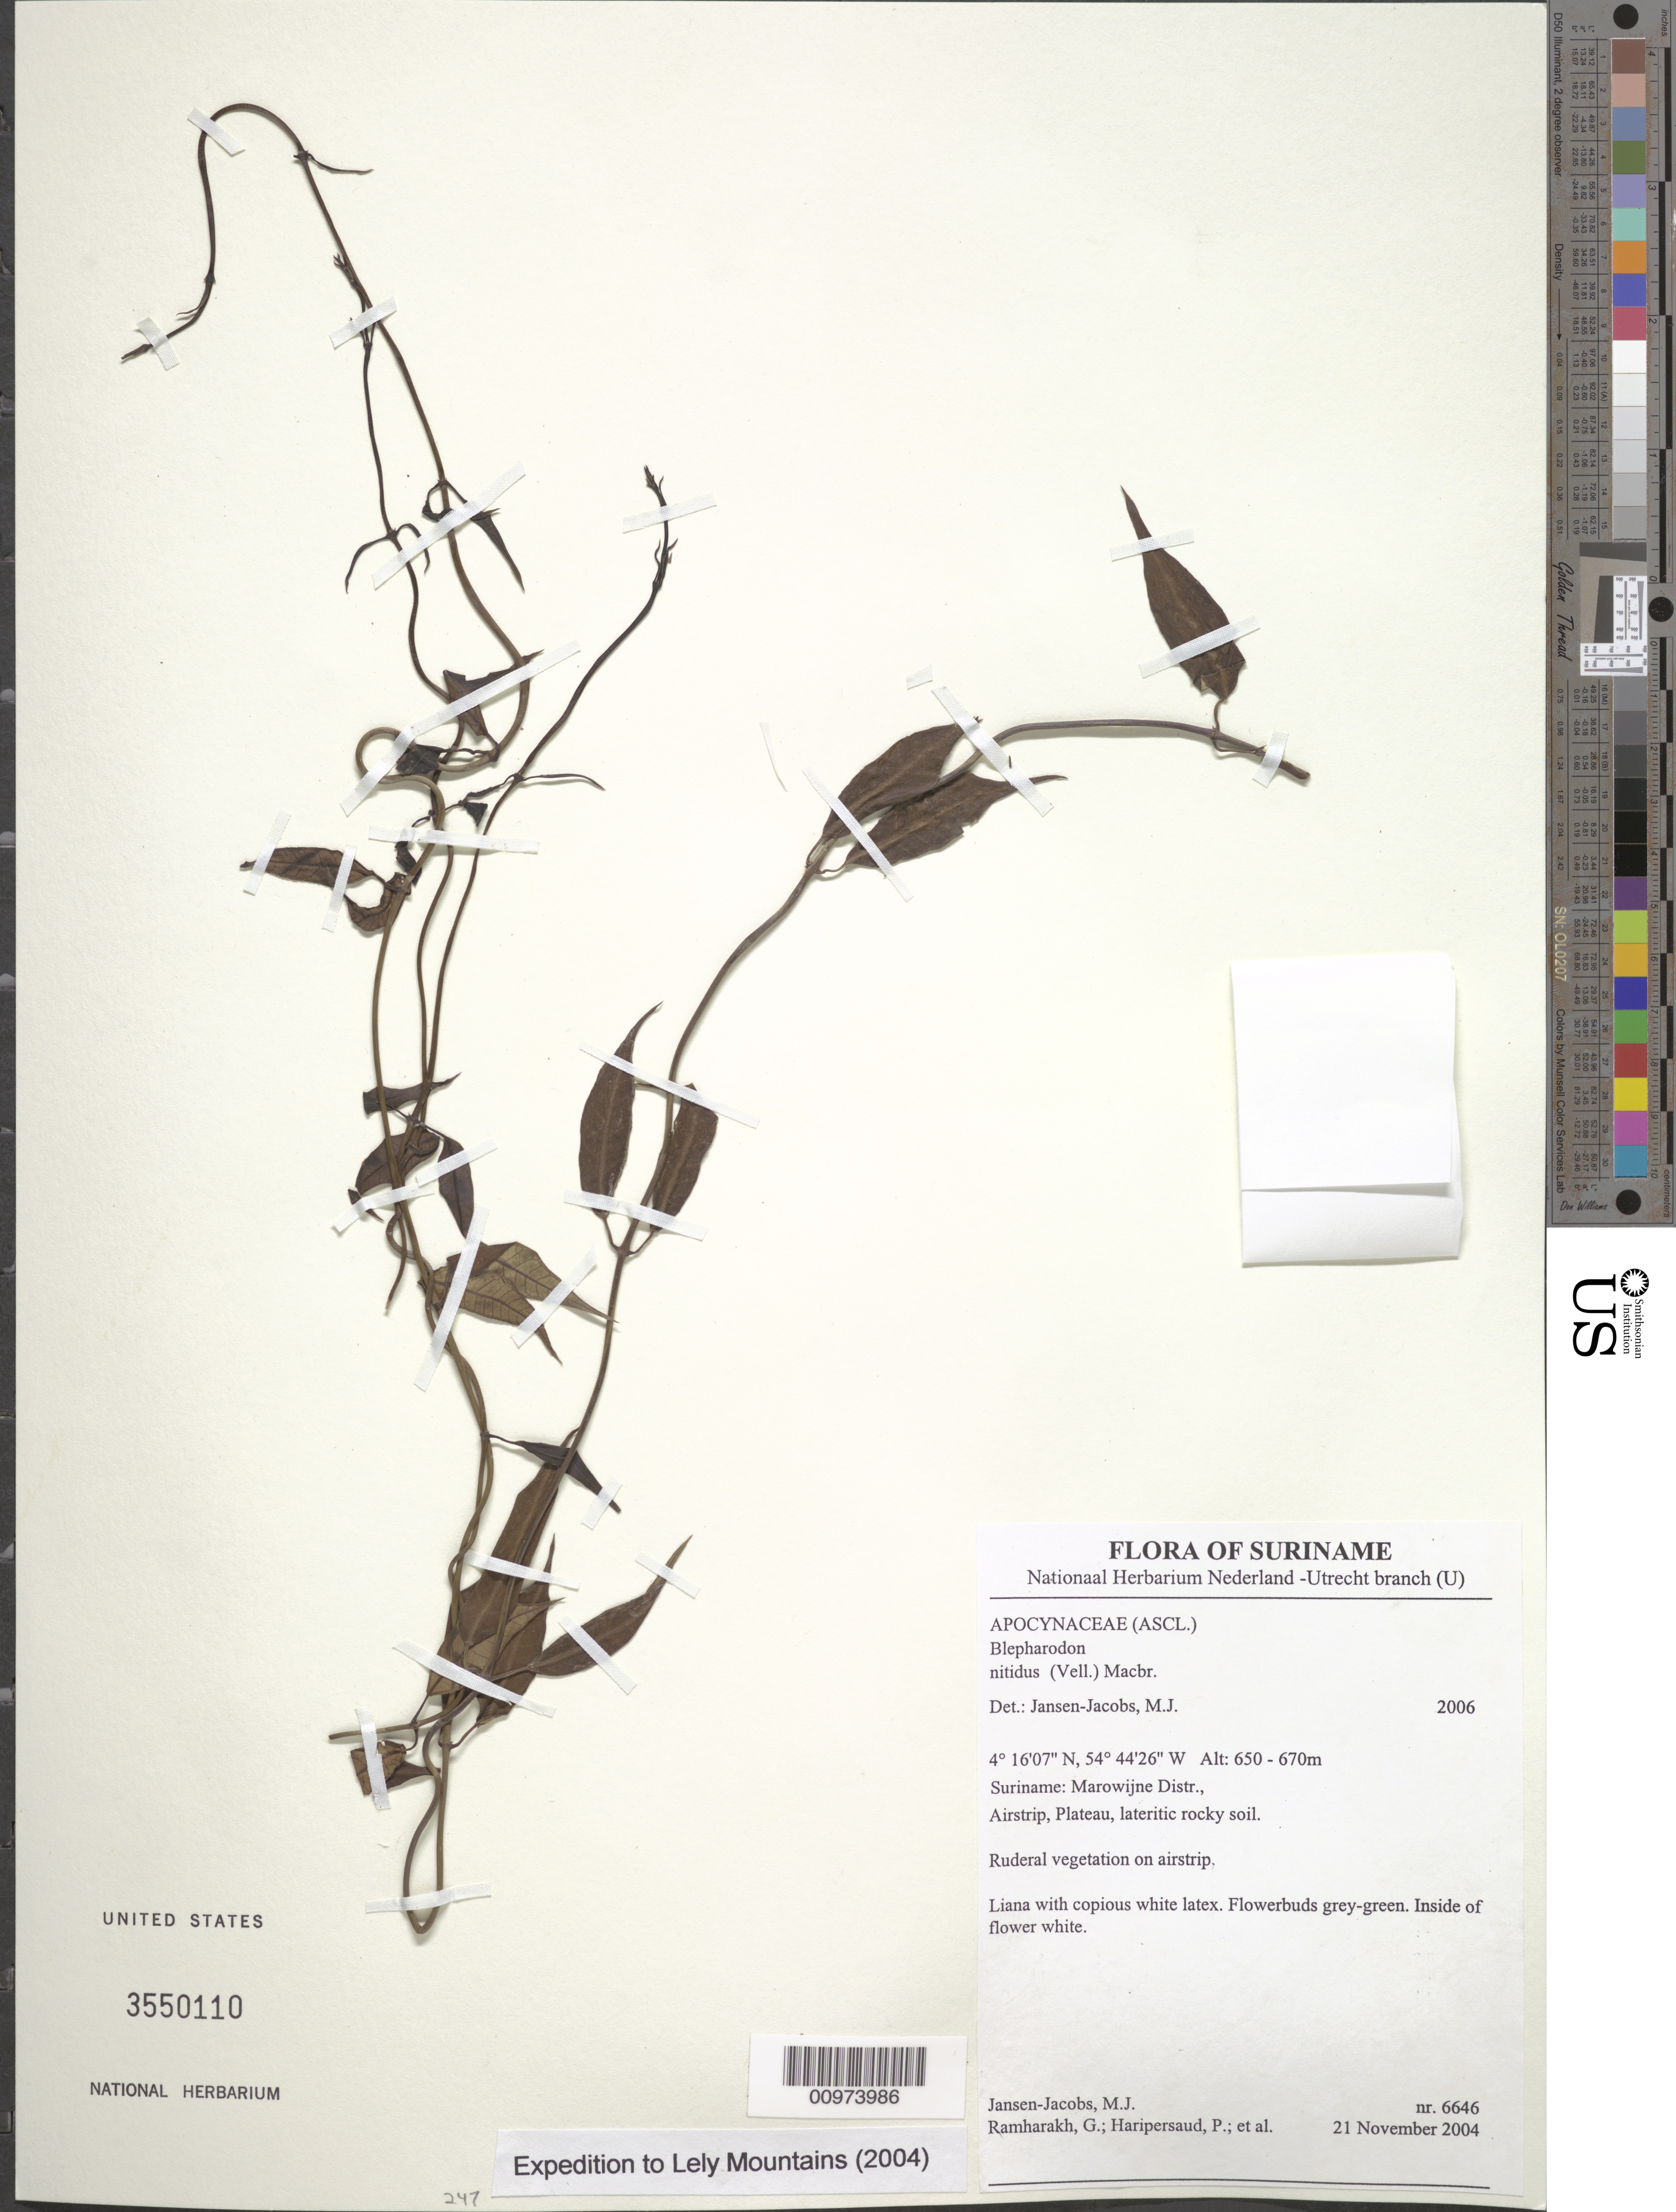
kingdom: Plantae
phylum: Tracheophyta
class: Magnoliopsida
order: Gentianales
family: Apocynaceae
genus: Blepharodon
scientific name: Blepharodon nitidus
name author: (Vell.) J.F. Macbr.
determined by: Jansen-Jacobs, M. J., (U), Nationaal Herbarium Nederland, Utrecht University branch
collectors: M. J. Jansen-Jacobs et al.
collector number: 6646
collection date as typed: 21-Nov-04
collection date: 2004-11-21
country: Suriname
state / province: Marowijne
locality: Marowijne Distr., Airstrip, Plateau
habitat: Lateritic rocky soil. Ruderal vegetation on airstrip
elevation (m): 650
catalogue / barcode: US 3550110